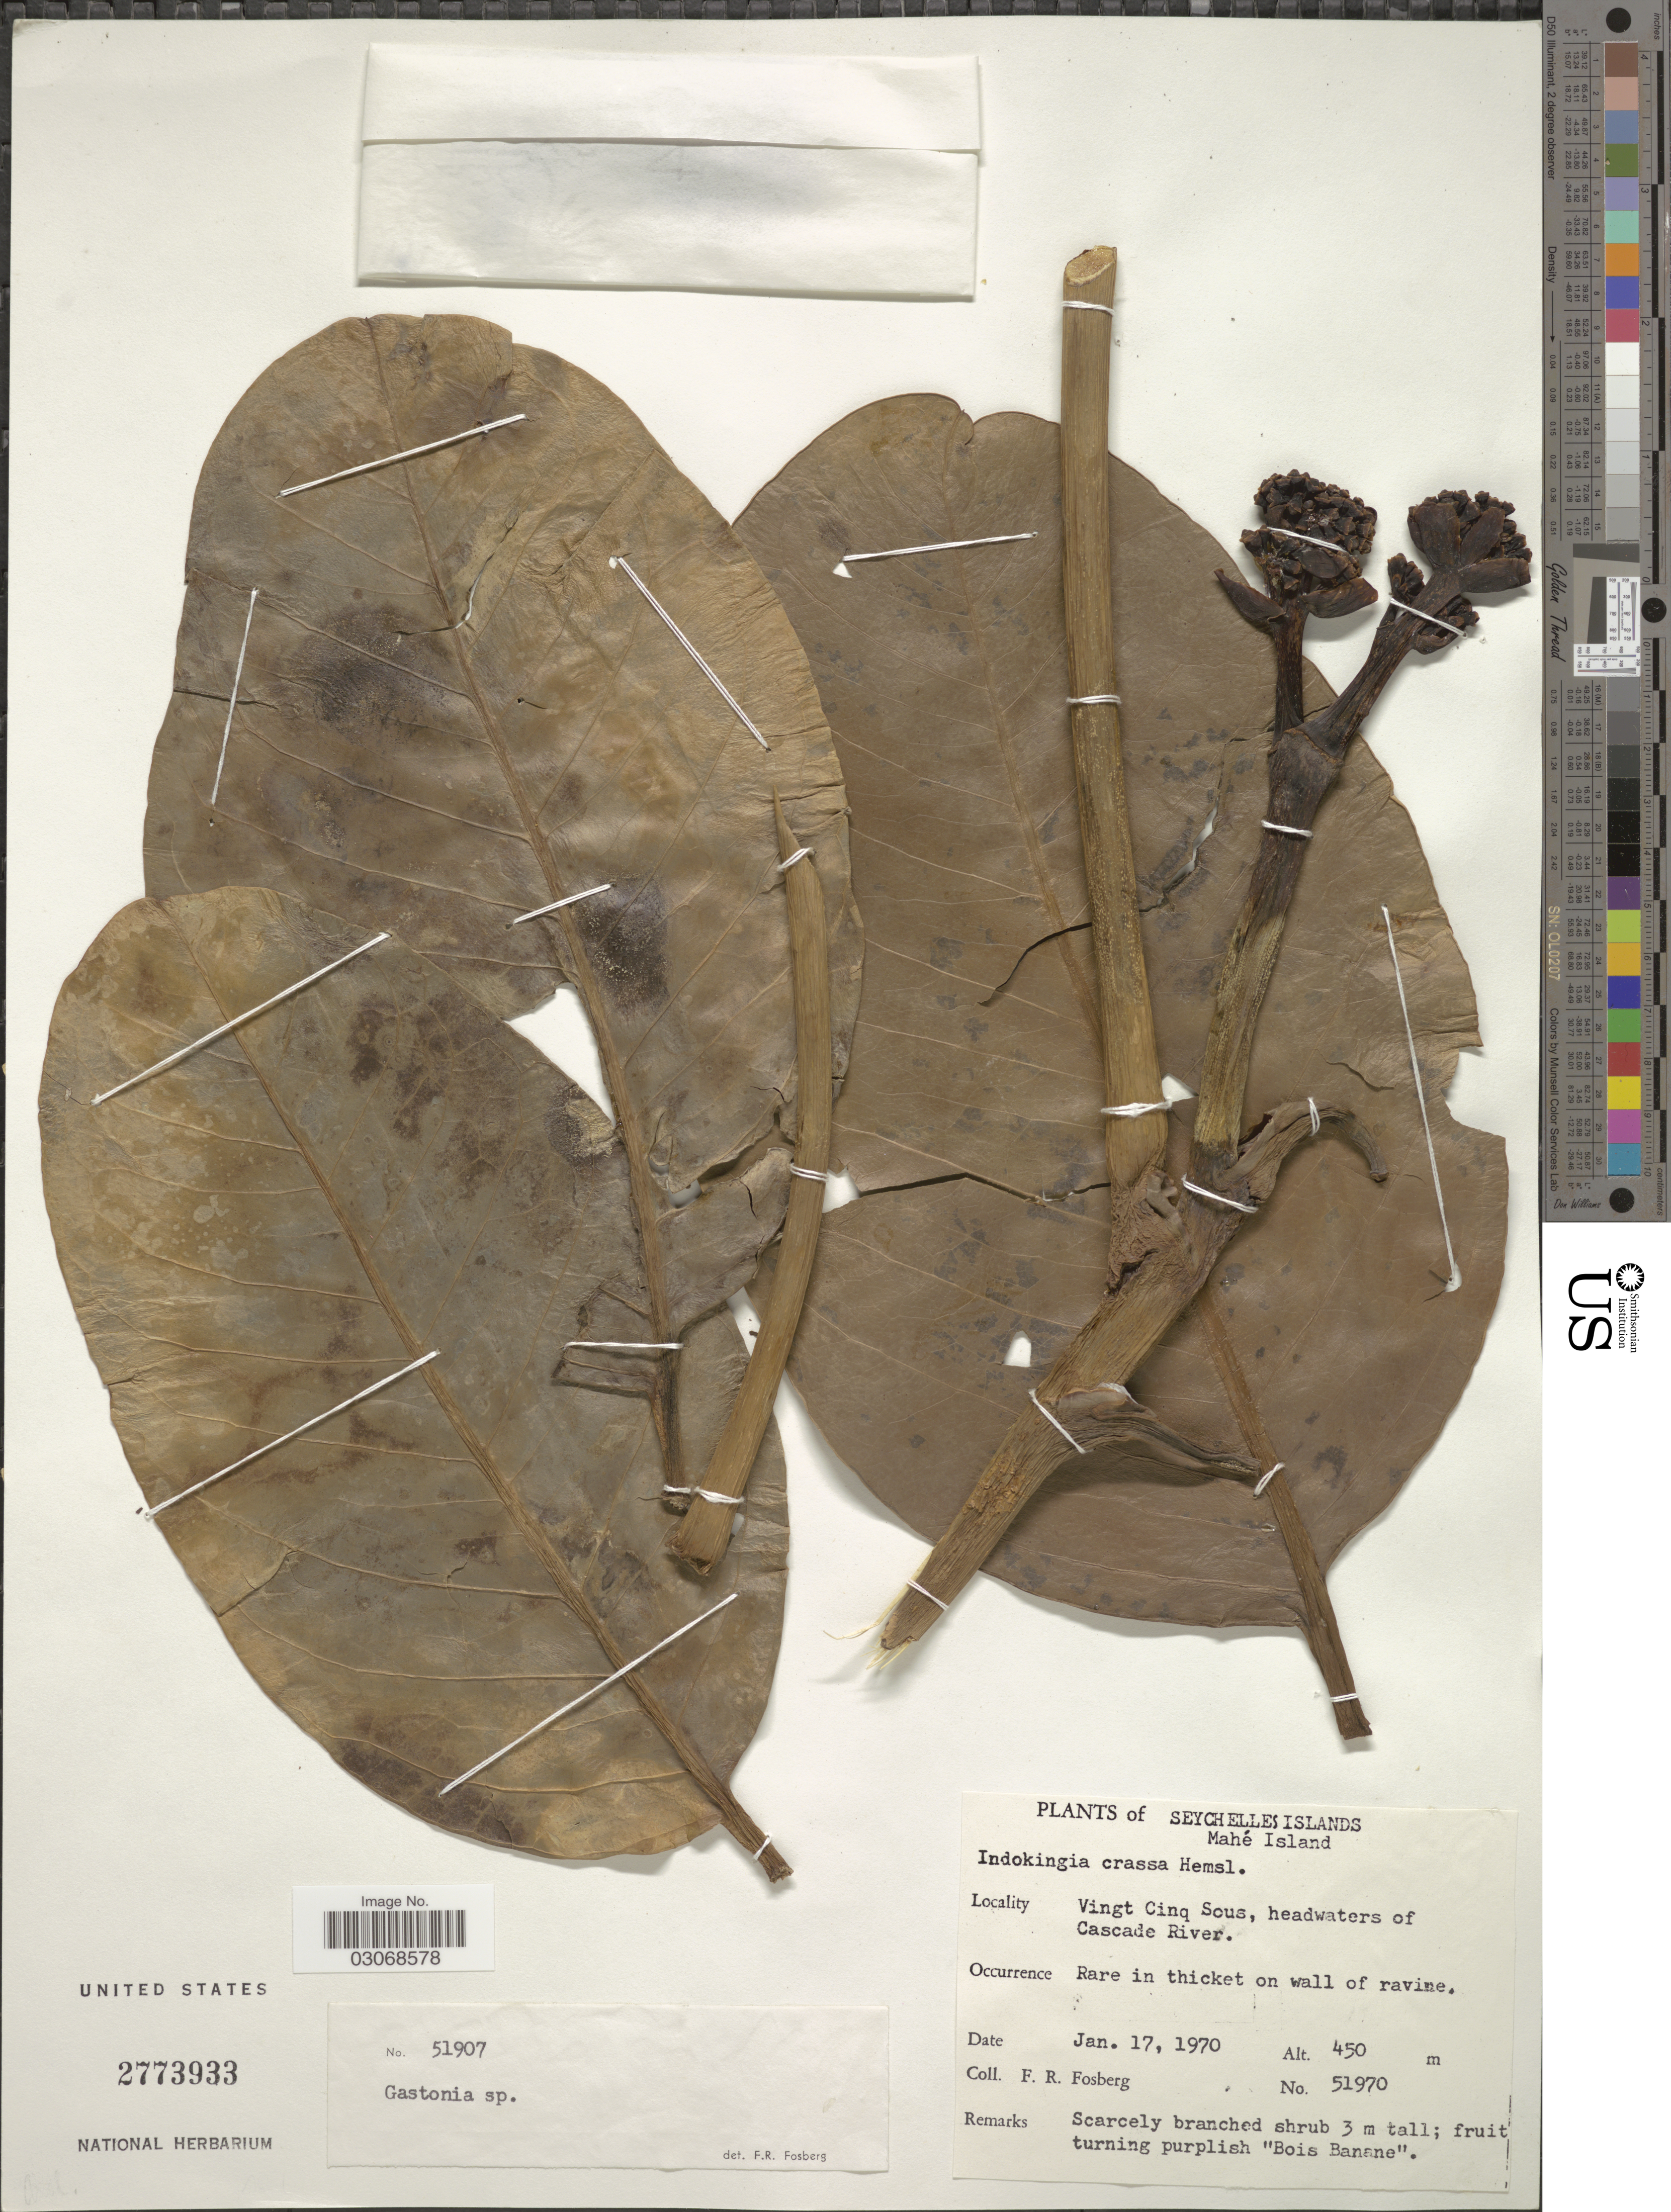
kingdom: Plantae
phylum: Tracheophyta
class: Magnoliopsida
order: Apiales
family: Araliaceae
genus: Gastonia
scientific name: Gastonia sp.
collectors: F. R. Fosberg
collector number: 51970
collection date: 1970-01-17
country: Seychelles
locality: Seychelles Islands, Mahé Island, Vingt Cinq Sous, headwaters of Cascade River.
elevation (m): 450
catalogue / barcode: US 2773933